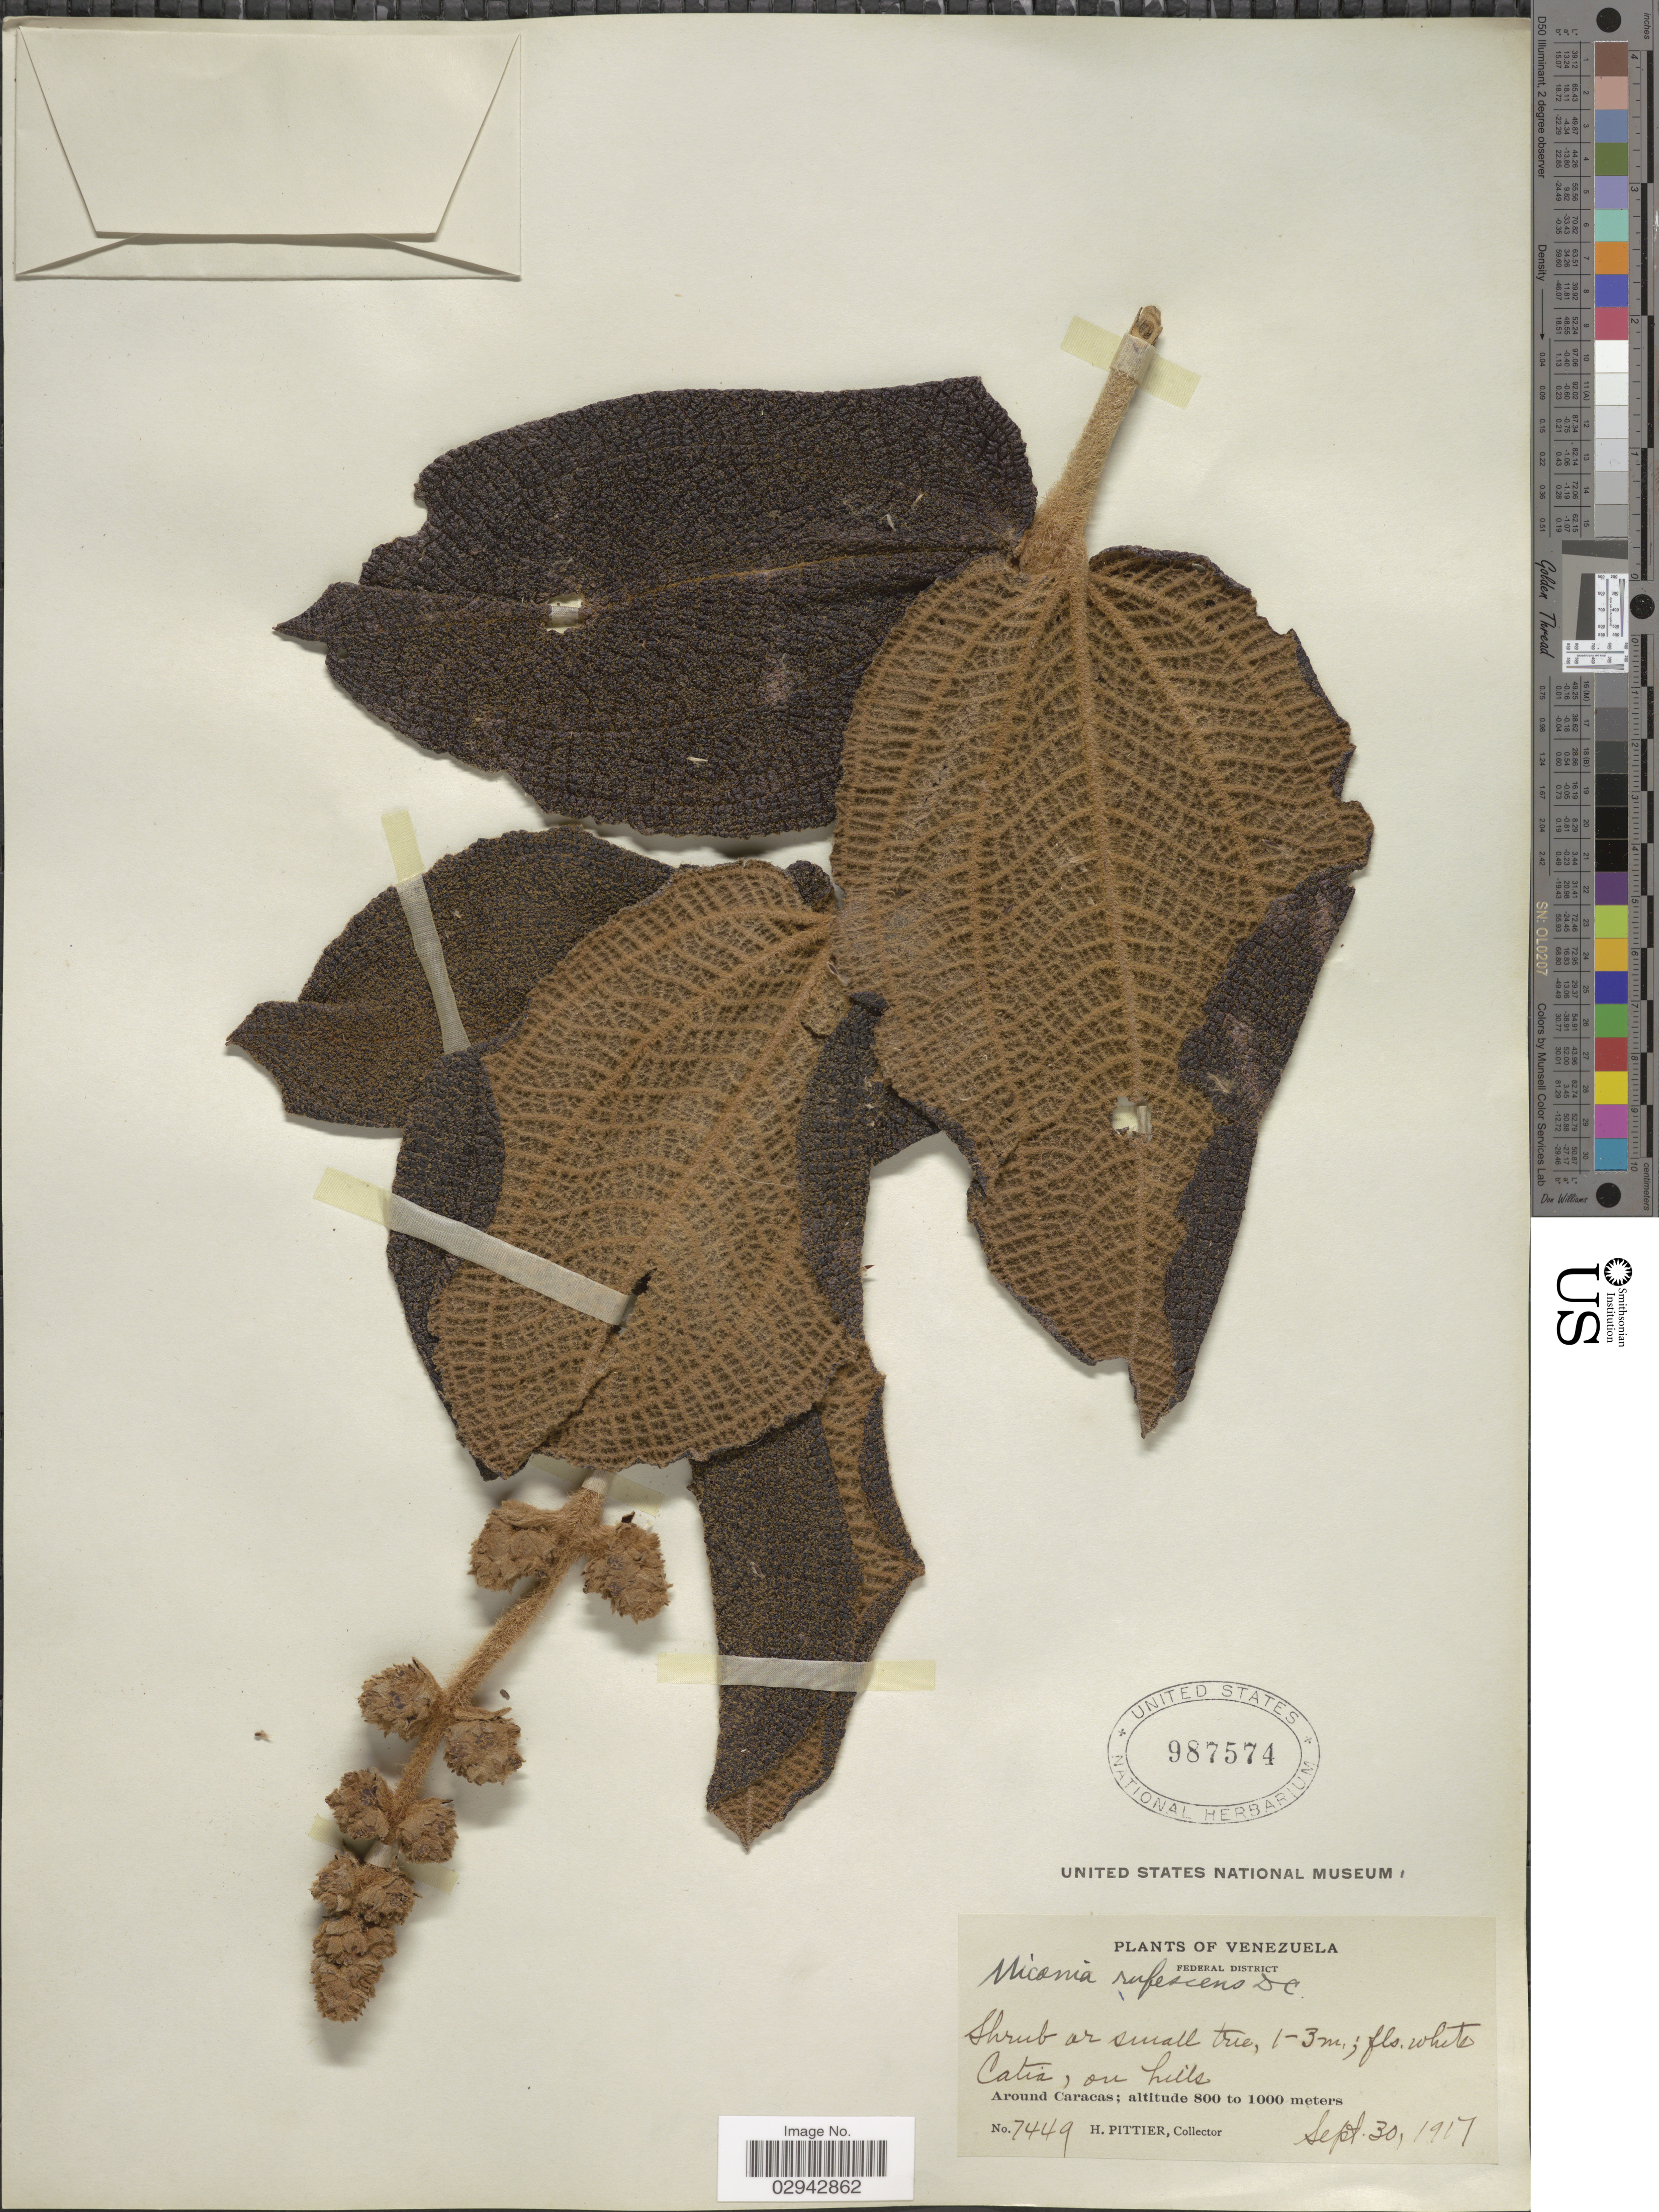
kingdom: Plantae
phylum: Tracheophyta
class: Magnoliopsida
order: Myrtales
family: Melastomataceae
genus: Miconia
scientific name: Miconia rufescens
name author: (Aubl.) DC.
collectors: H. F. Pittier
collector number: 7449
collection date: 1917-09-30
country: Venezuela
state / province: Distrito Federal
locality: Federal District. Catia, on hills. Around Caracas.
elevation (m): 800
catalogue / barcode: US 987574